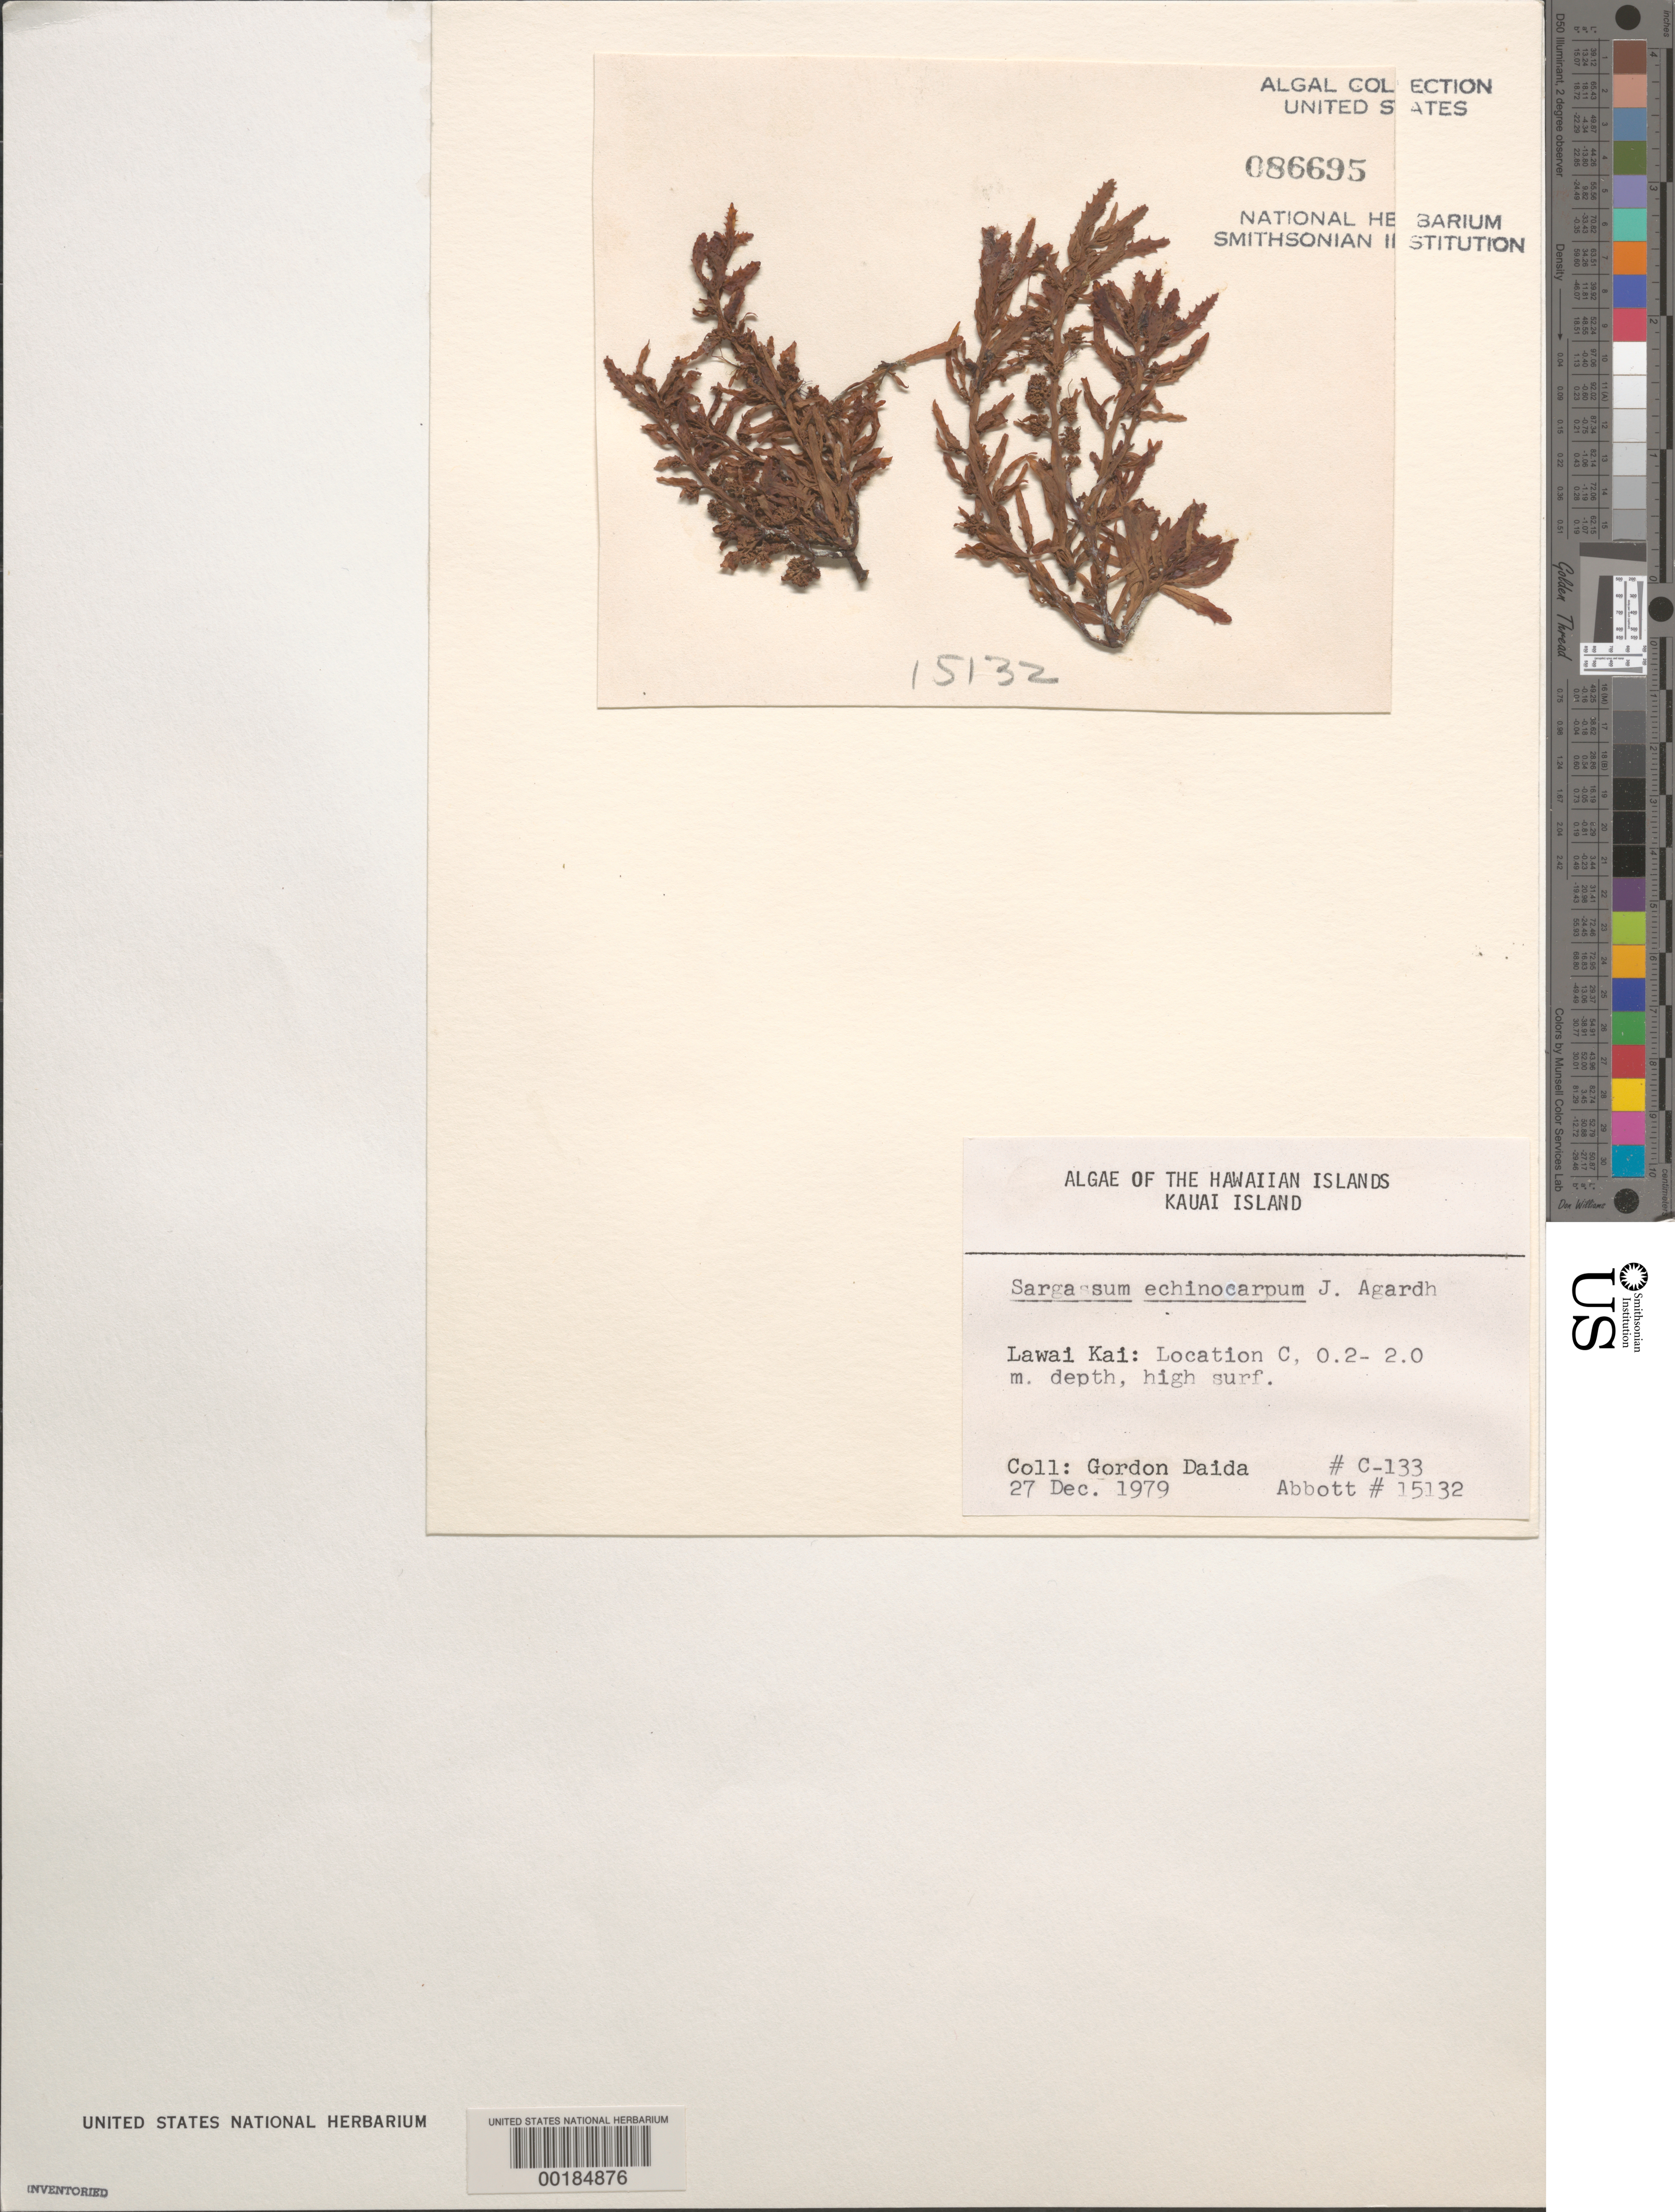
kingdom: Chromista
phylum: Ochrophyta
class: Phaeophyceae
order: Fucales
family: Sargassaceae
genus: Sargassum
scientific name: Sargassum aquifolium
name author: (Turner) C. Agardh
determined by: Algae name updating Project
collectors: G. Daida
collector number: C133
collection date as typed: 27 Dec 1979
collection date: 1979-12-27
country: United States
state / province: Hawaii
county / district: Kauai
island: Kaua'i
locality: Lawai Kai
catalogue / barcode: US 86695